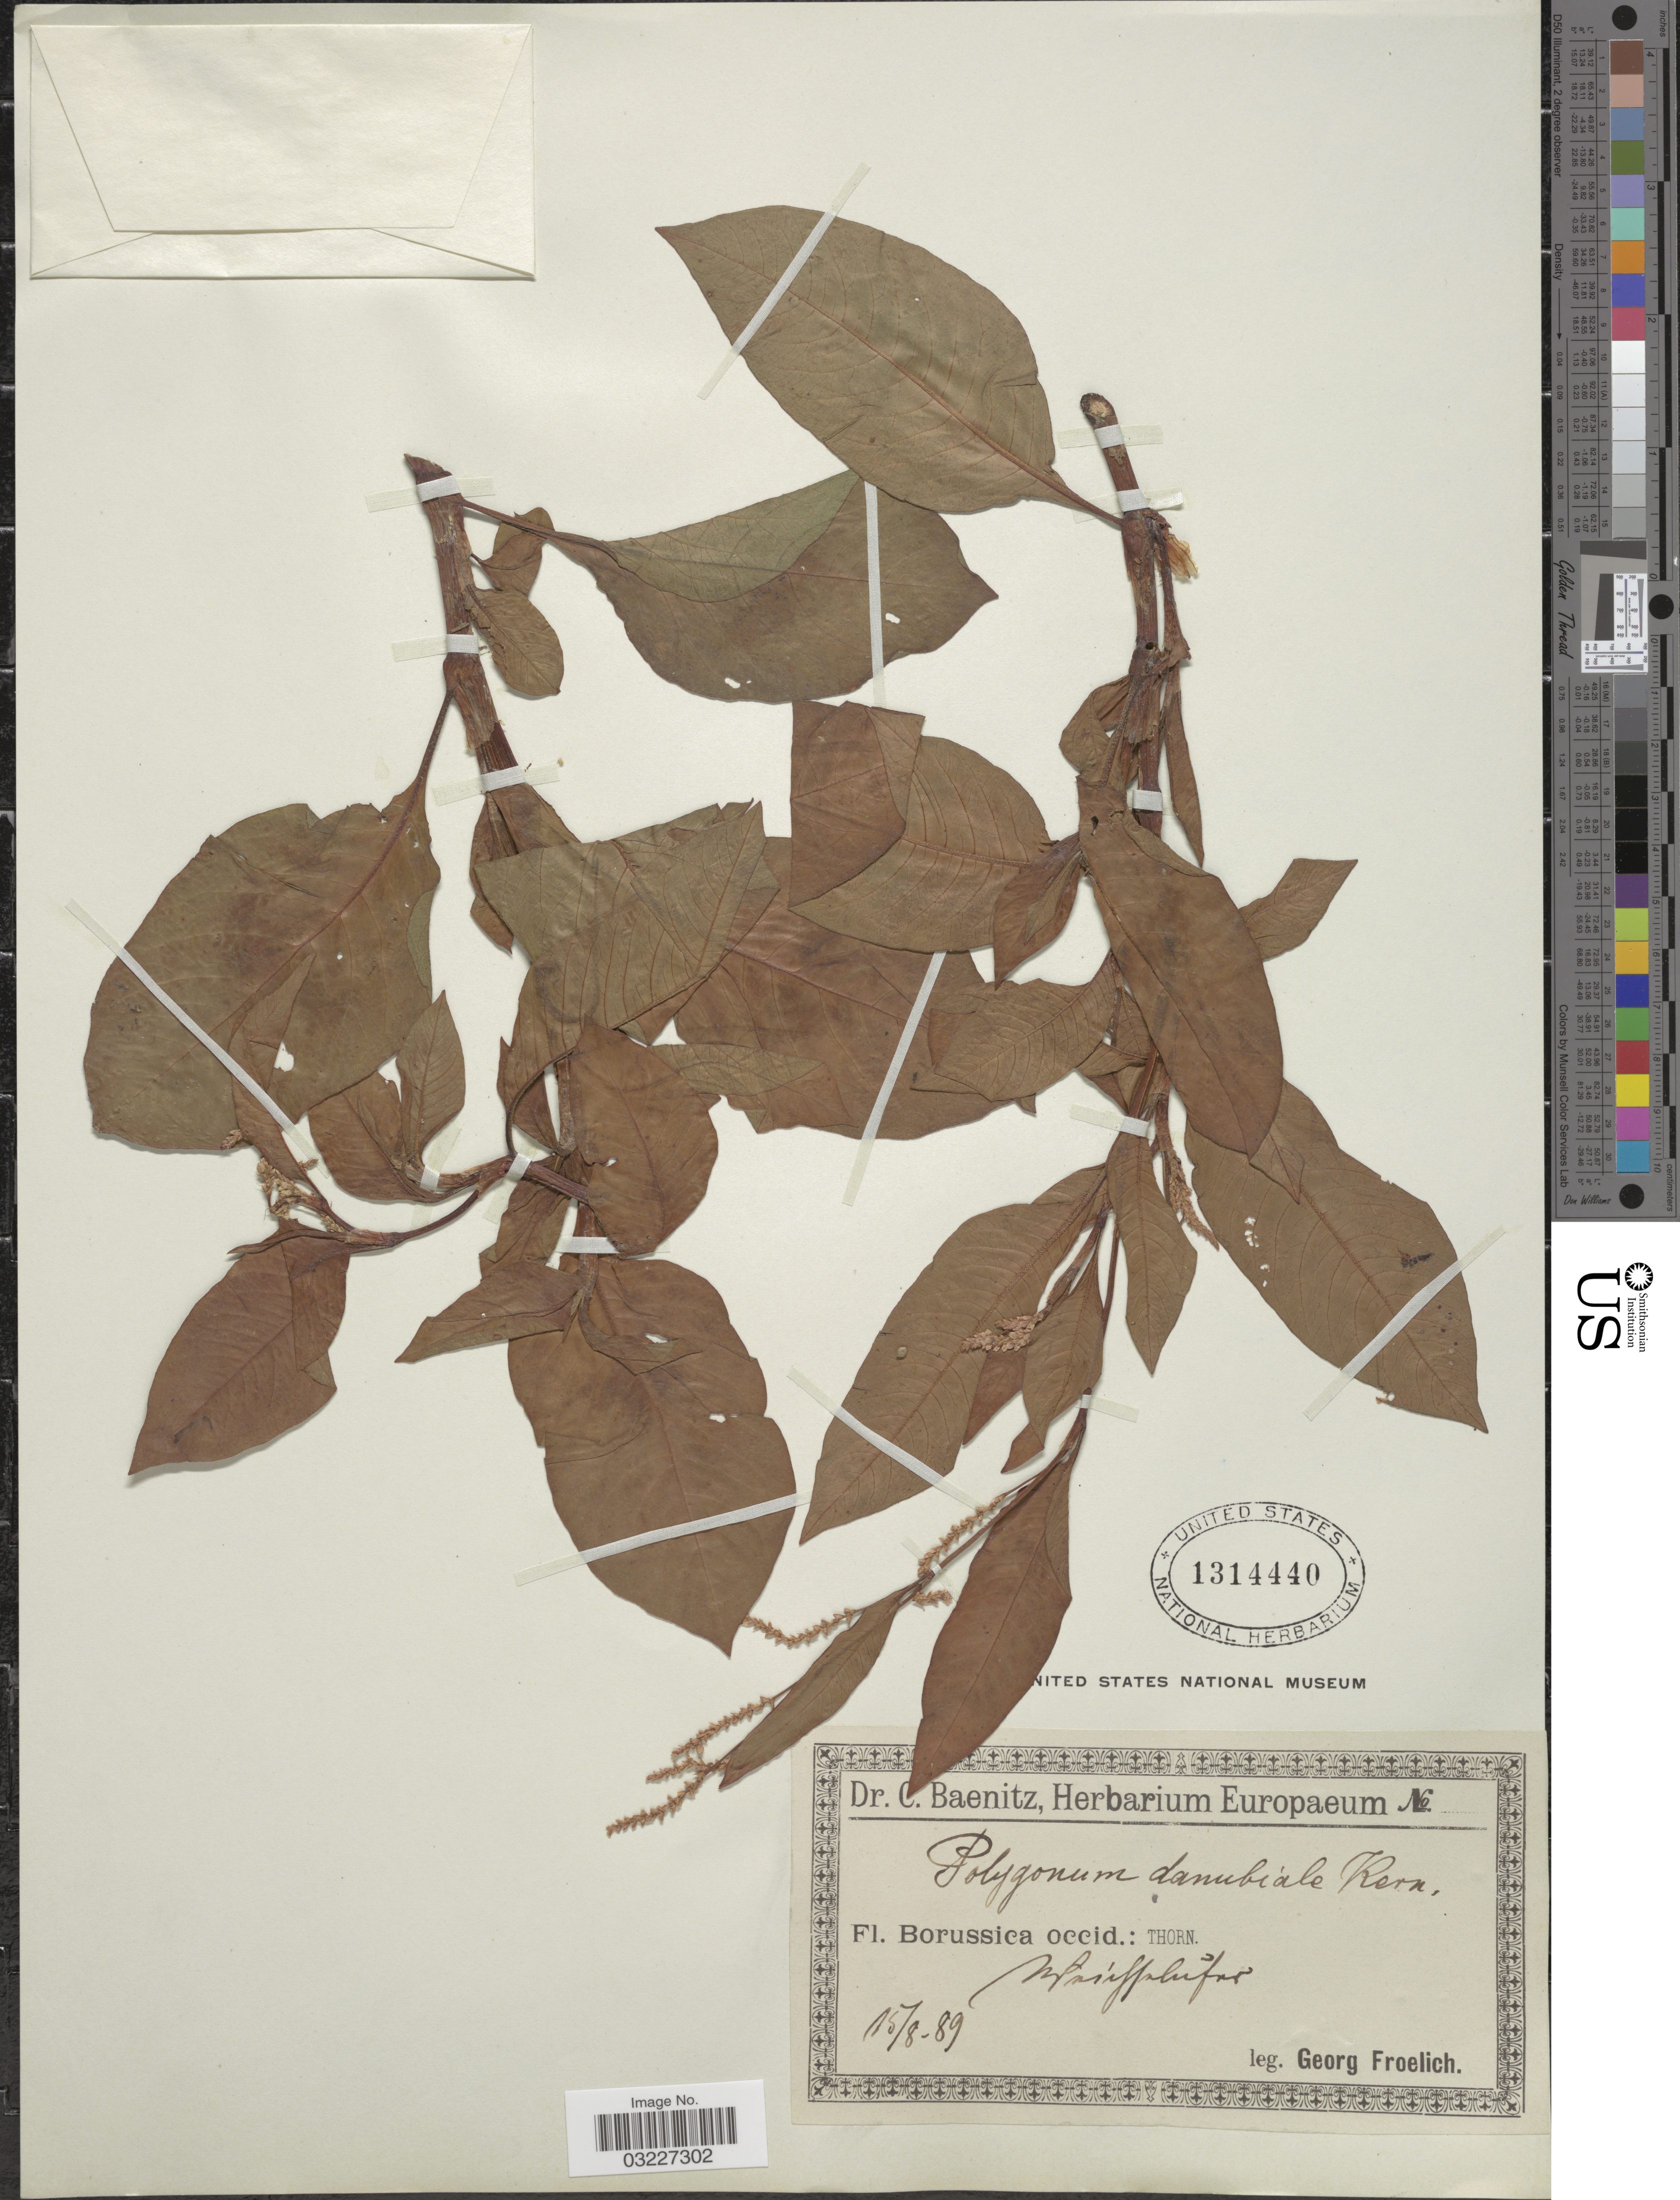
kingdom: Plantae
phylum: Tracheophyta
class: Magnoliopsida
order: Caryophyllales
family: Polygonaceae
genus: Polygonum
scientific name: Polygonum danubiale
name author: A. Kern.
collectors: G. Froelich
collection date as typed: Transcribed d/m/y: 15/8/89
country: Poland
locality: Borussica occid.: Thorn. [illegible text].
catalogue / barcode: US 1314440